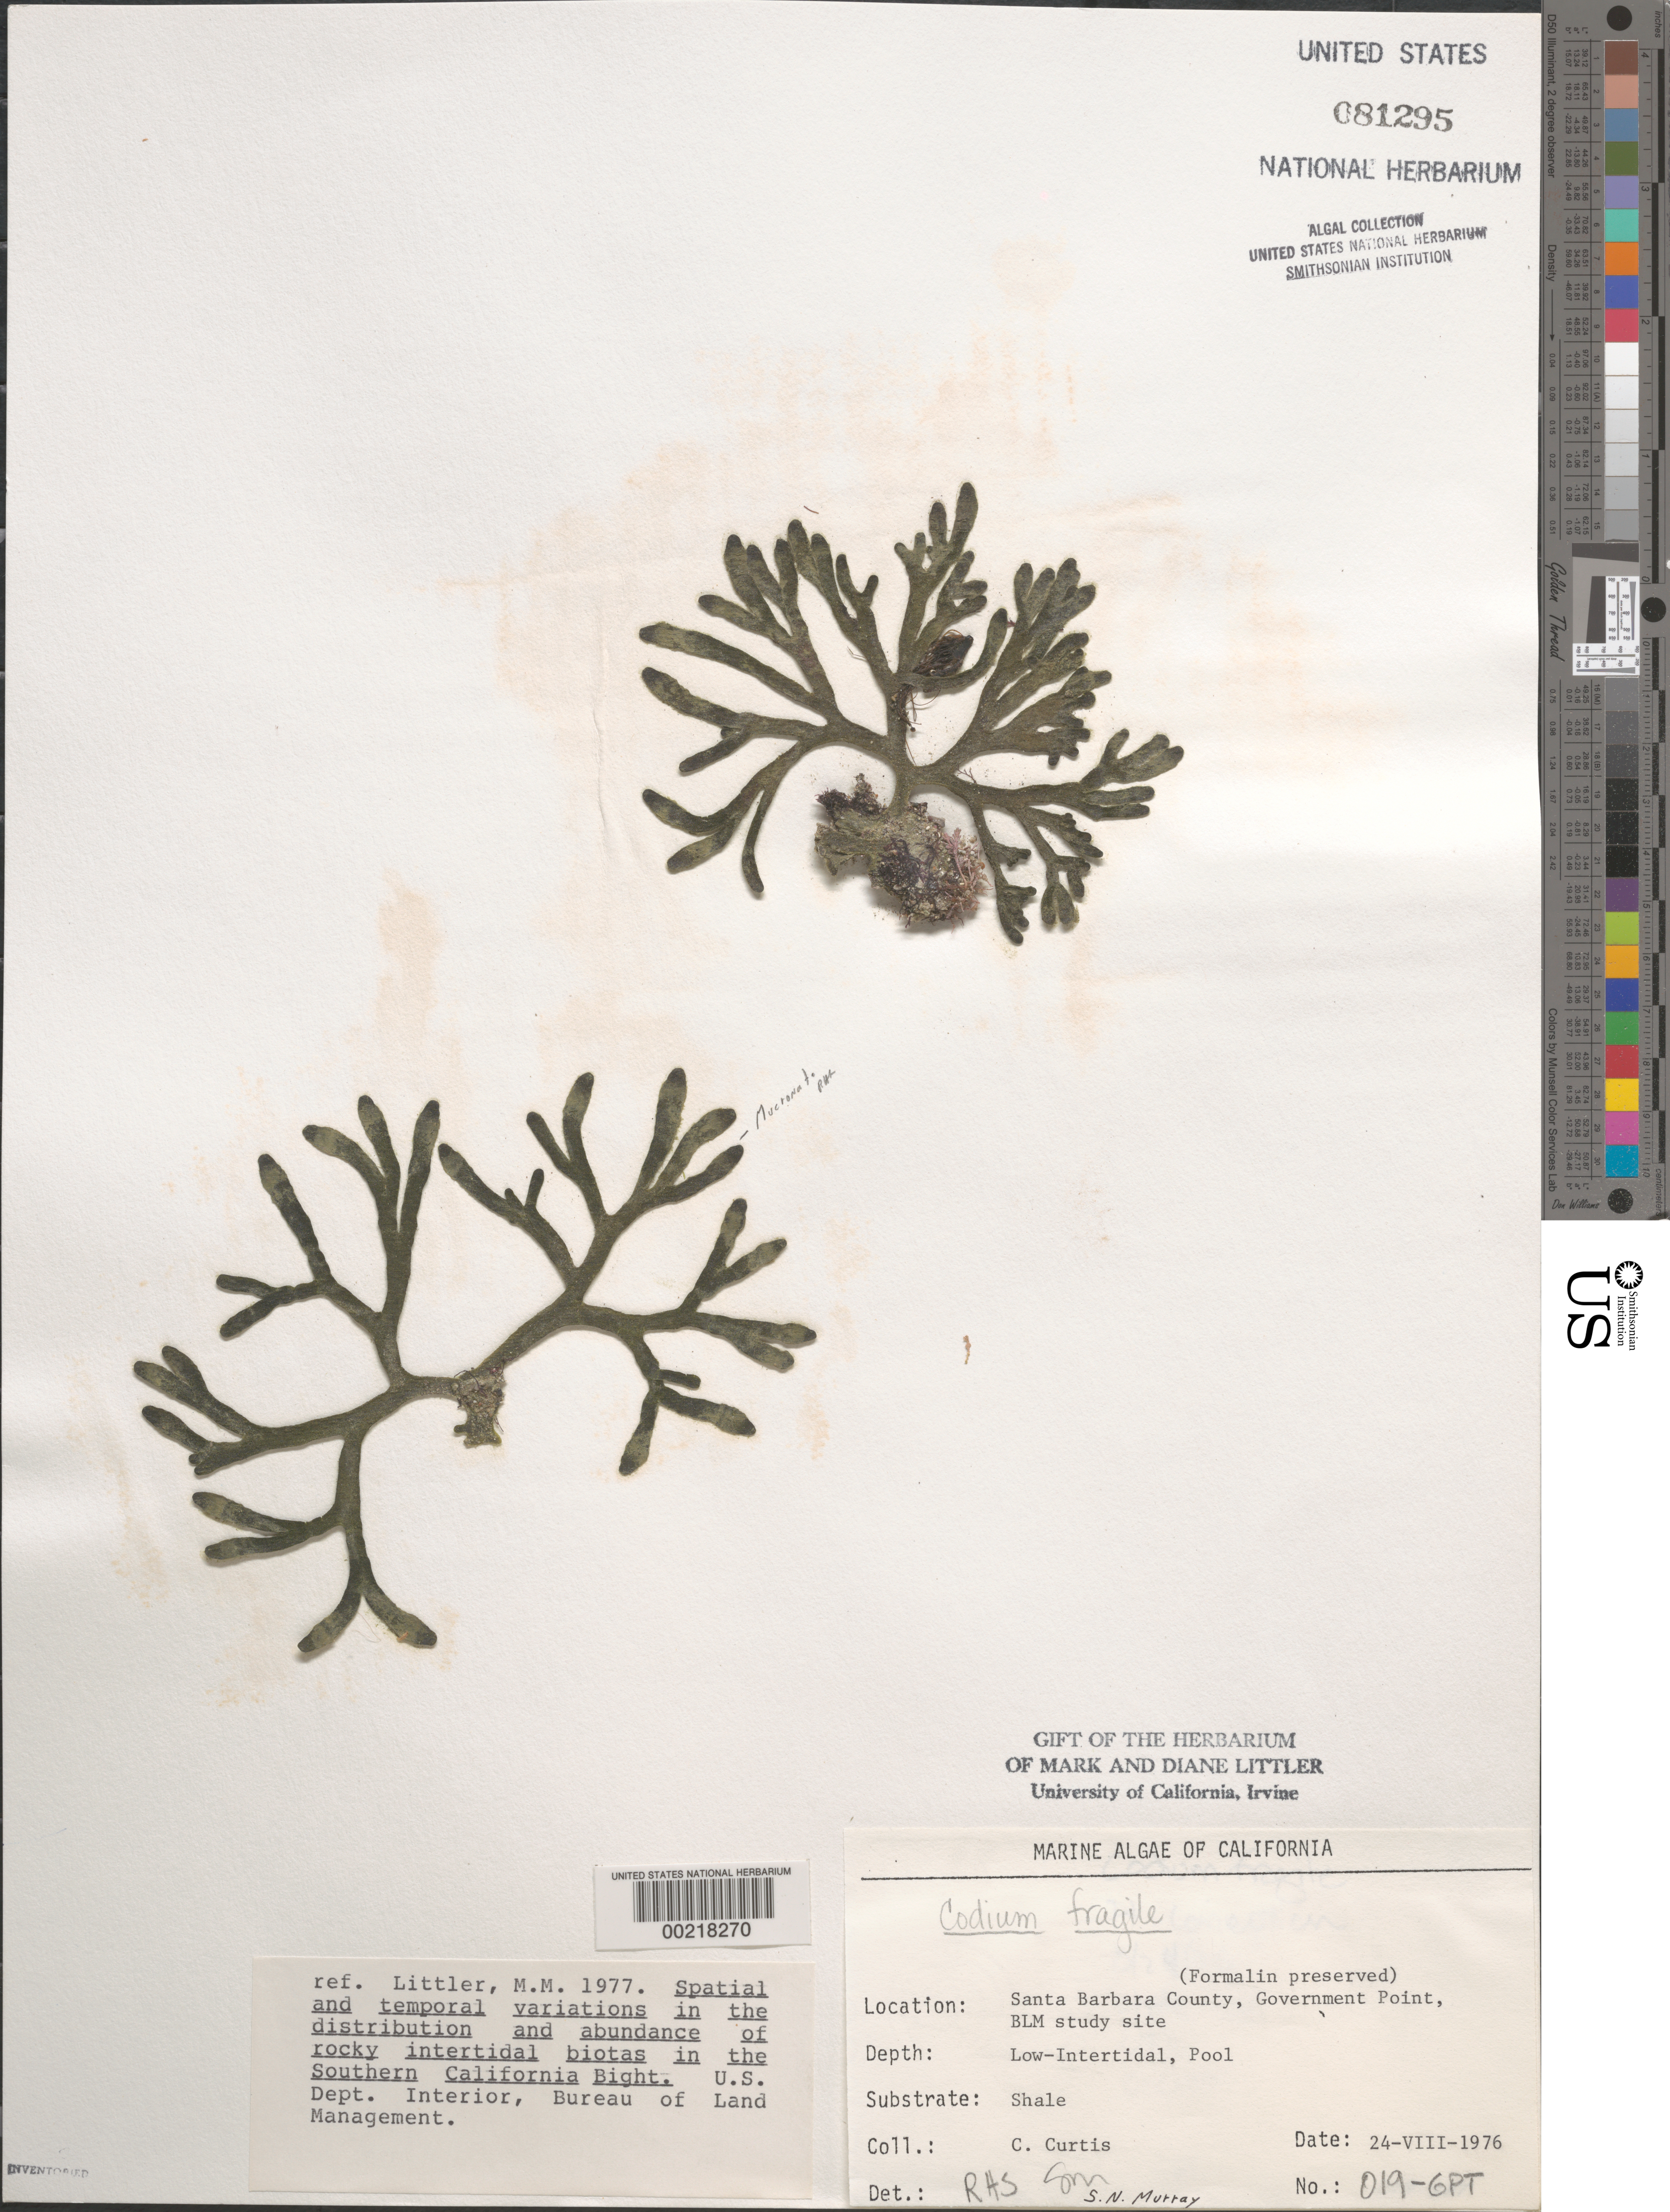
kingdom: Plantae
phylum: Chlorophyta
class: Ulvophyceae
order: Bryopsidales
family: Codiaceae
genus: Codium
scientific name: Codium fragile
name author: (Suringar) P. Hariot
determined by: Sims, Robert H.; Murray, S. N.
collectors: C. Curtis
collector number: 019-gpt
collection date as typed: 24 Aug 1976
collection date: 1976-08-24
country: United States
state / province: California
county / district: Santa Barbara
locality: Government Point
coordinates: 34 26'31"N, 120 24'06"W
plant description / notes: BLM-SOCALBIGHT Rocky Intertidal Survey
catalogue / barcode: US 81295